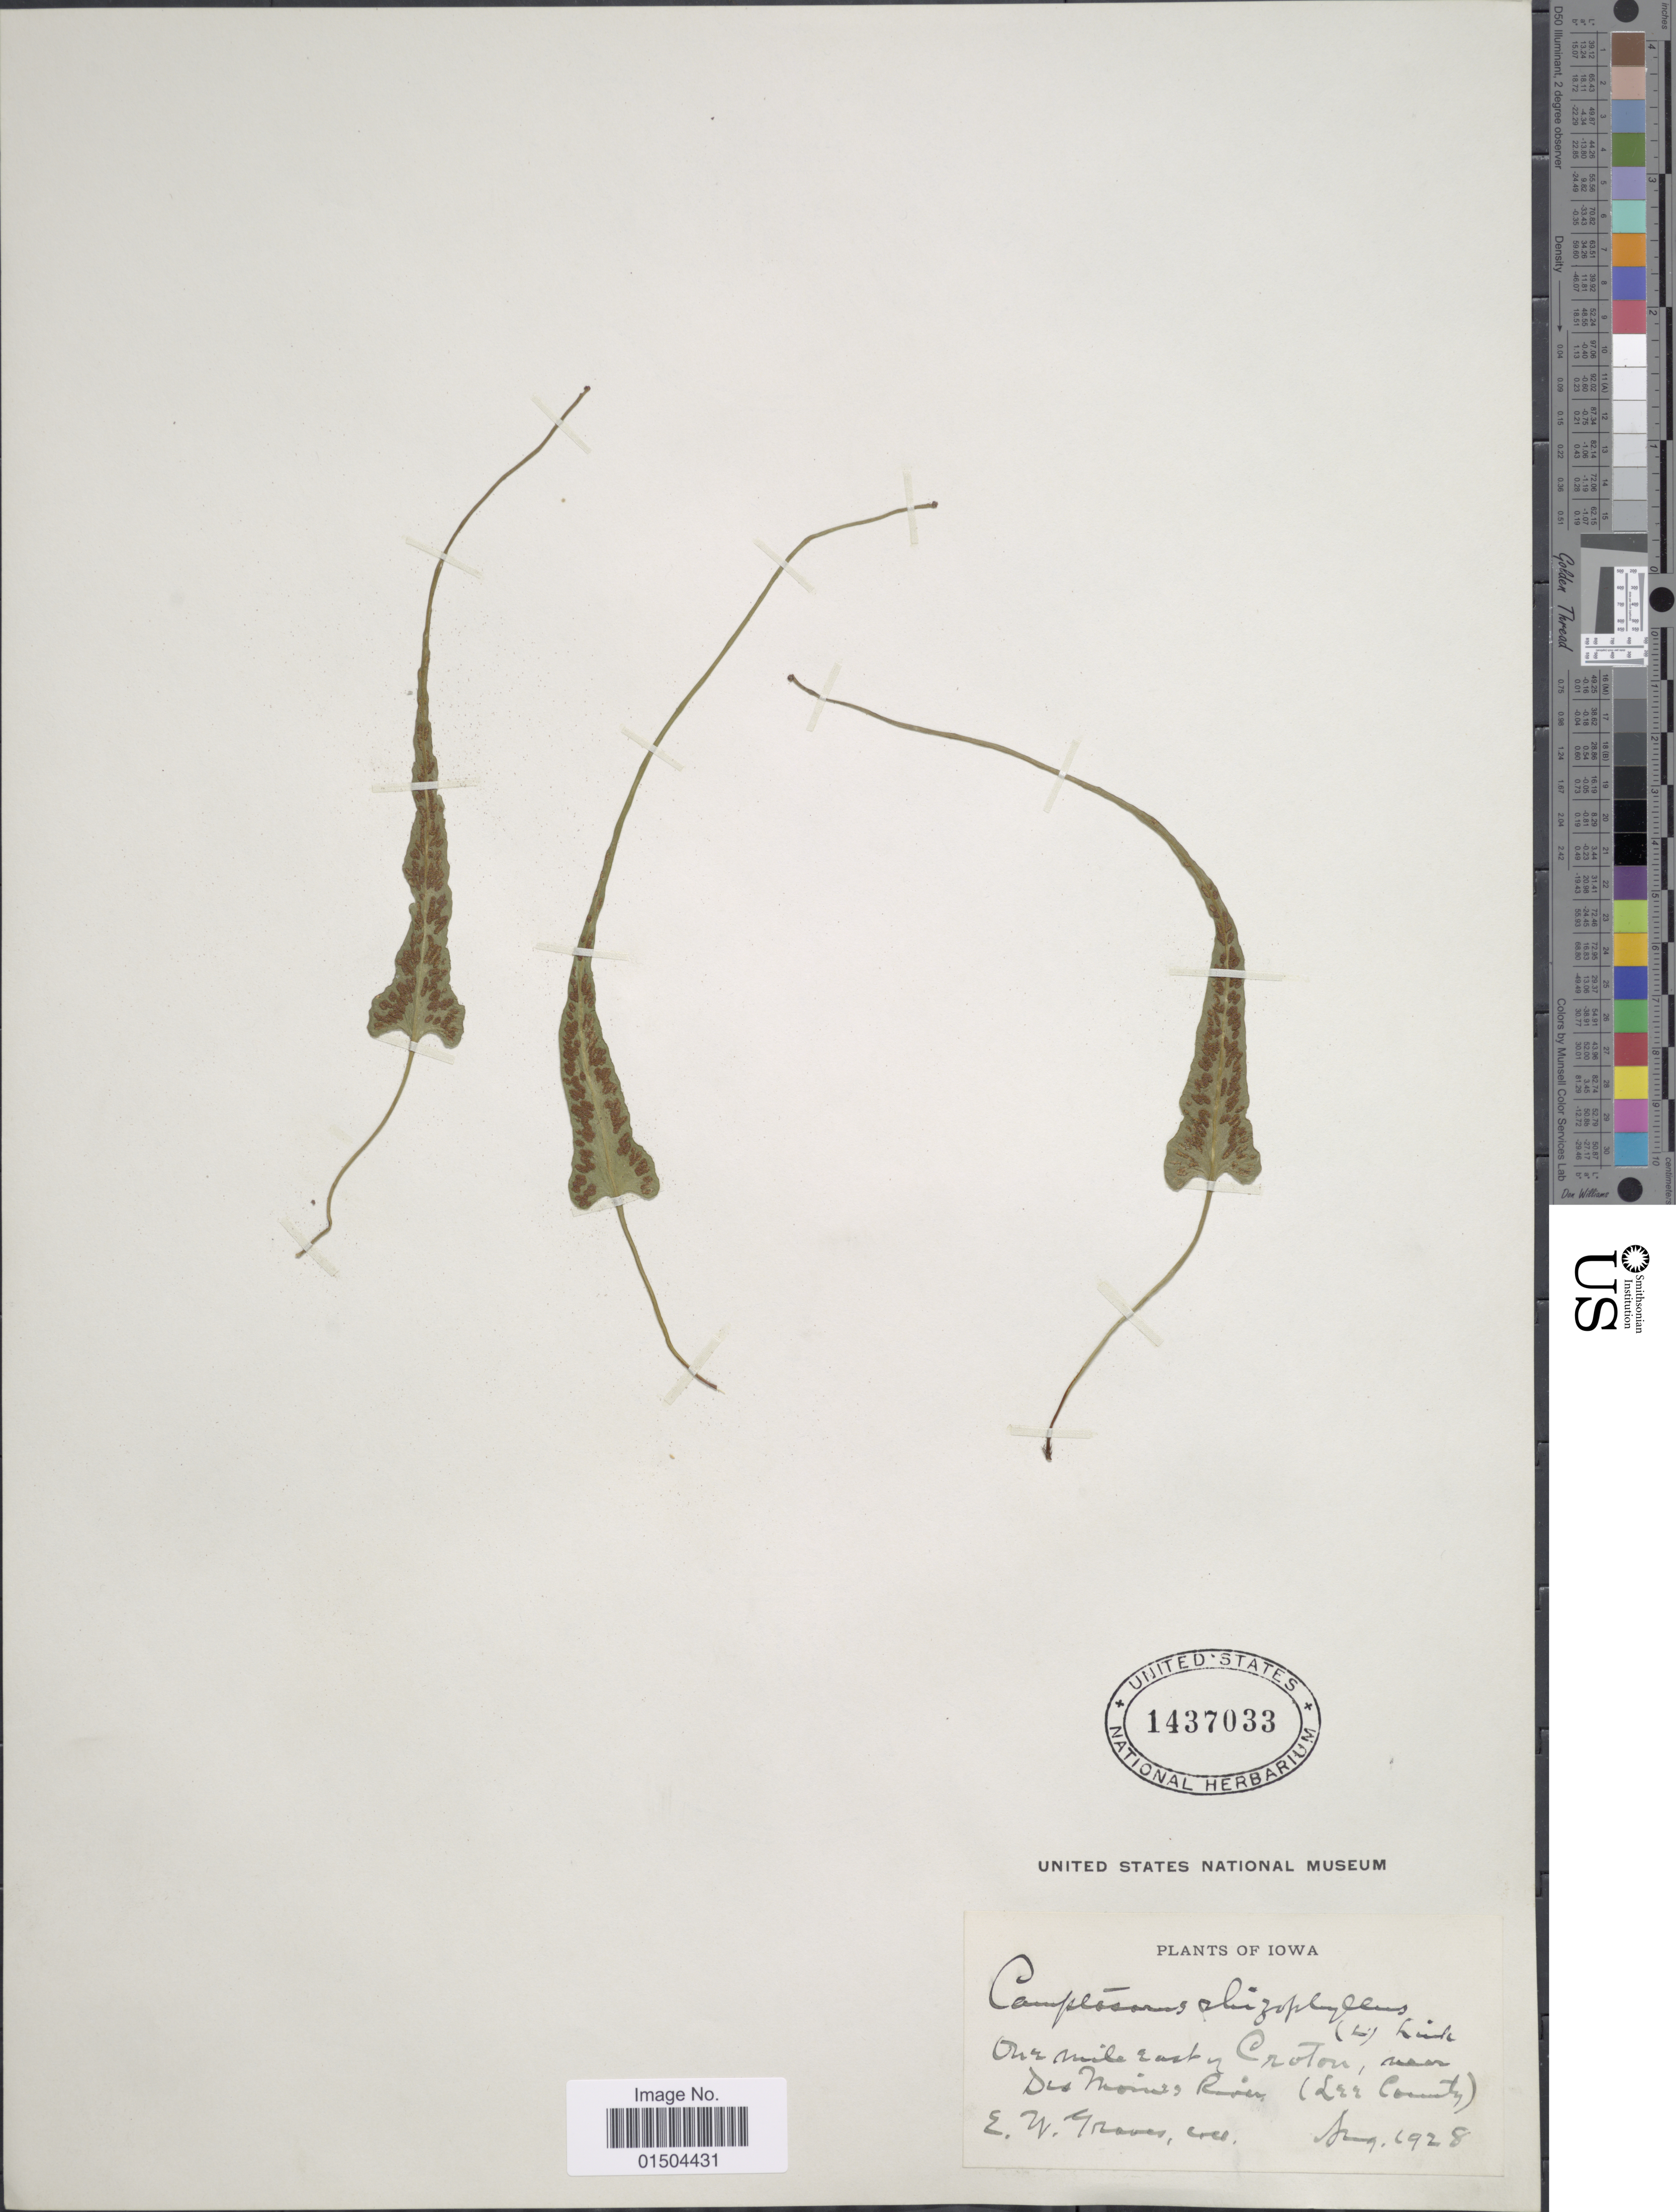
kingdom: Plantae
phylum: Tracheophyta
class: Polypodiopsida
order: Polypodiales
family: Aspleniaceae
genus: Asplenium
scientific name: Asplenium rhizophyllum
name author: L.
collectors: E. Graves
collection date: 1928-08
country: United States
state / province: Iowa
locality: One mile east of Croton, near Des Moines River (Lee County).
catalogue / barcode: US 1437033